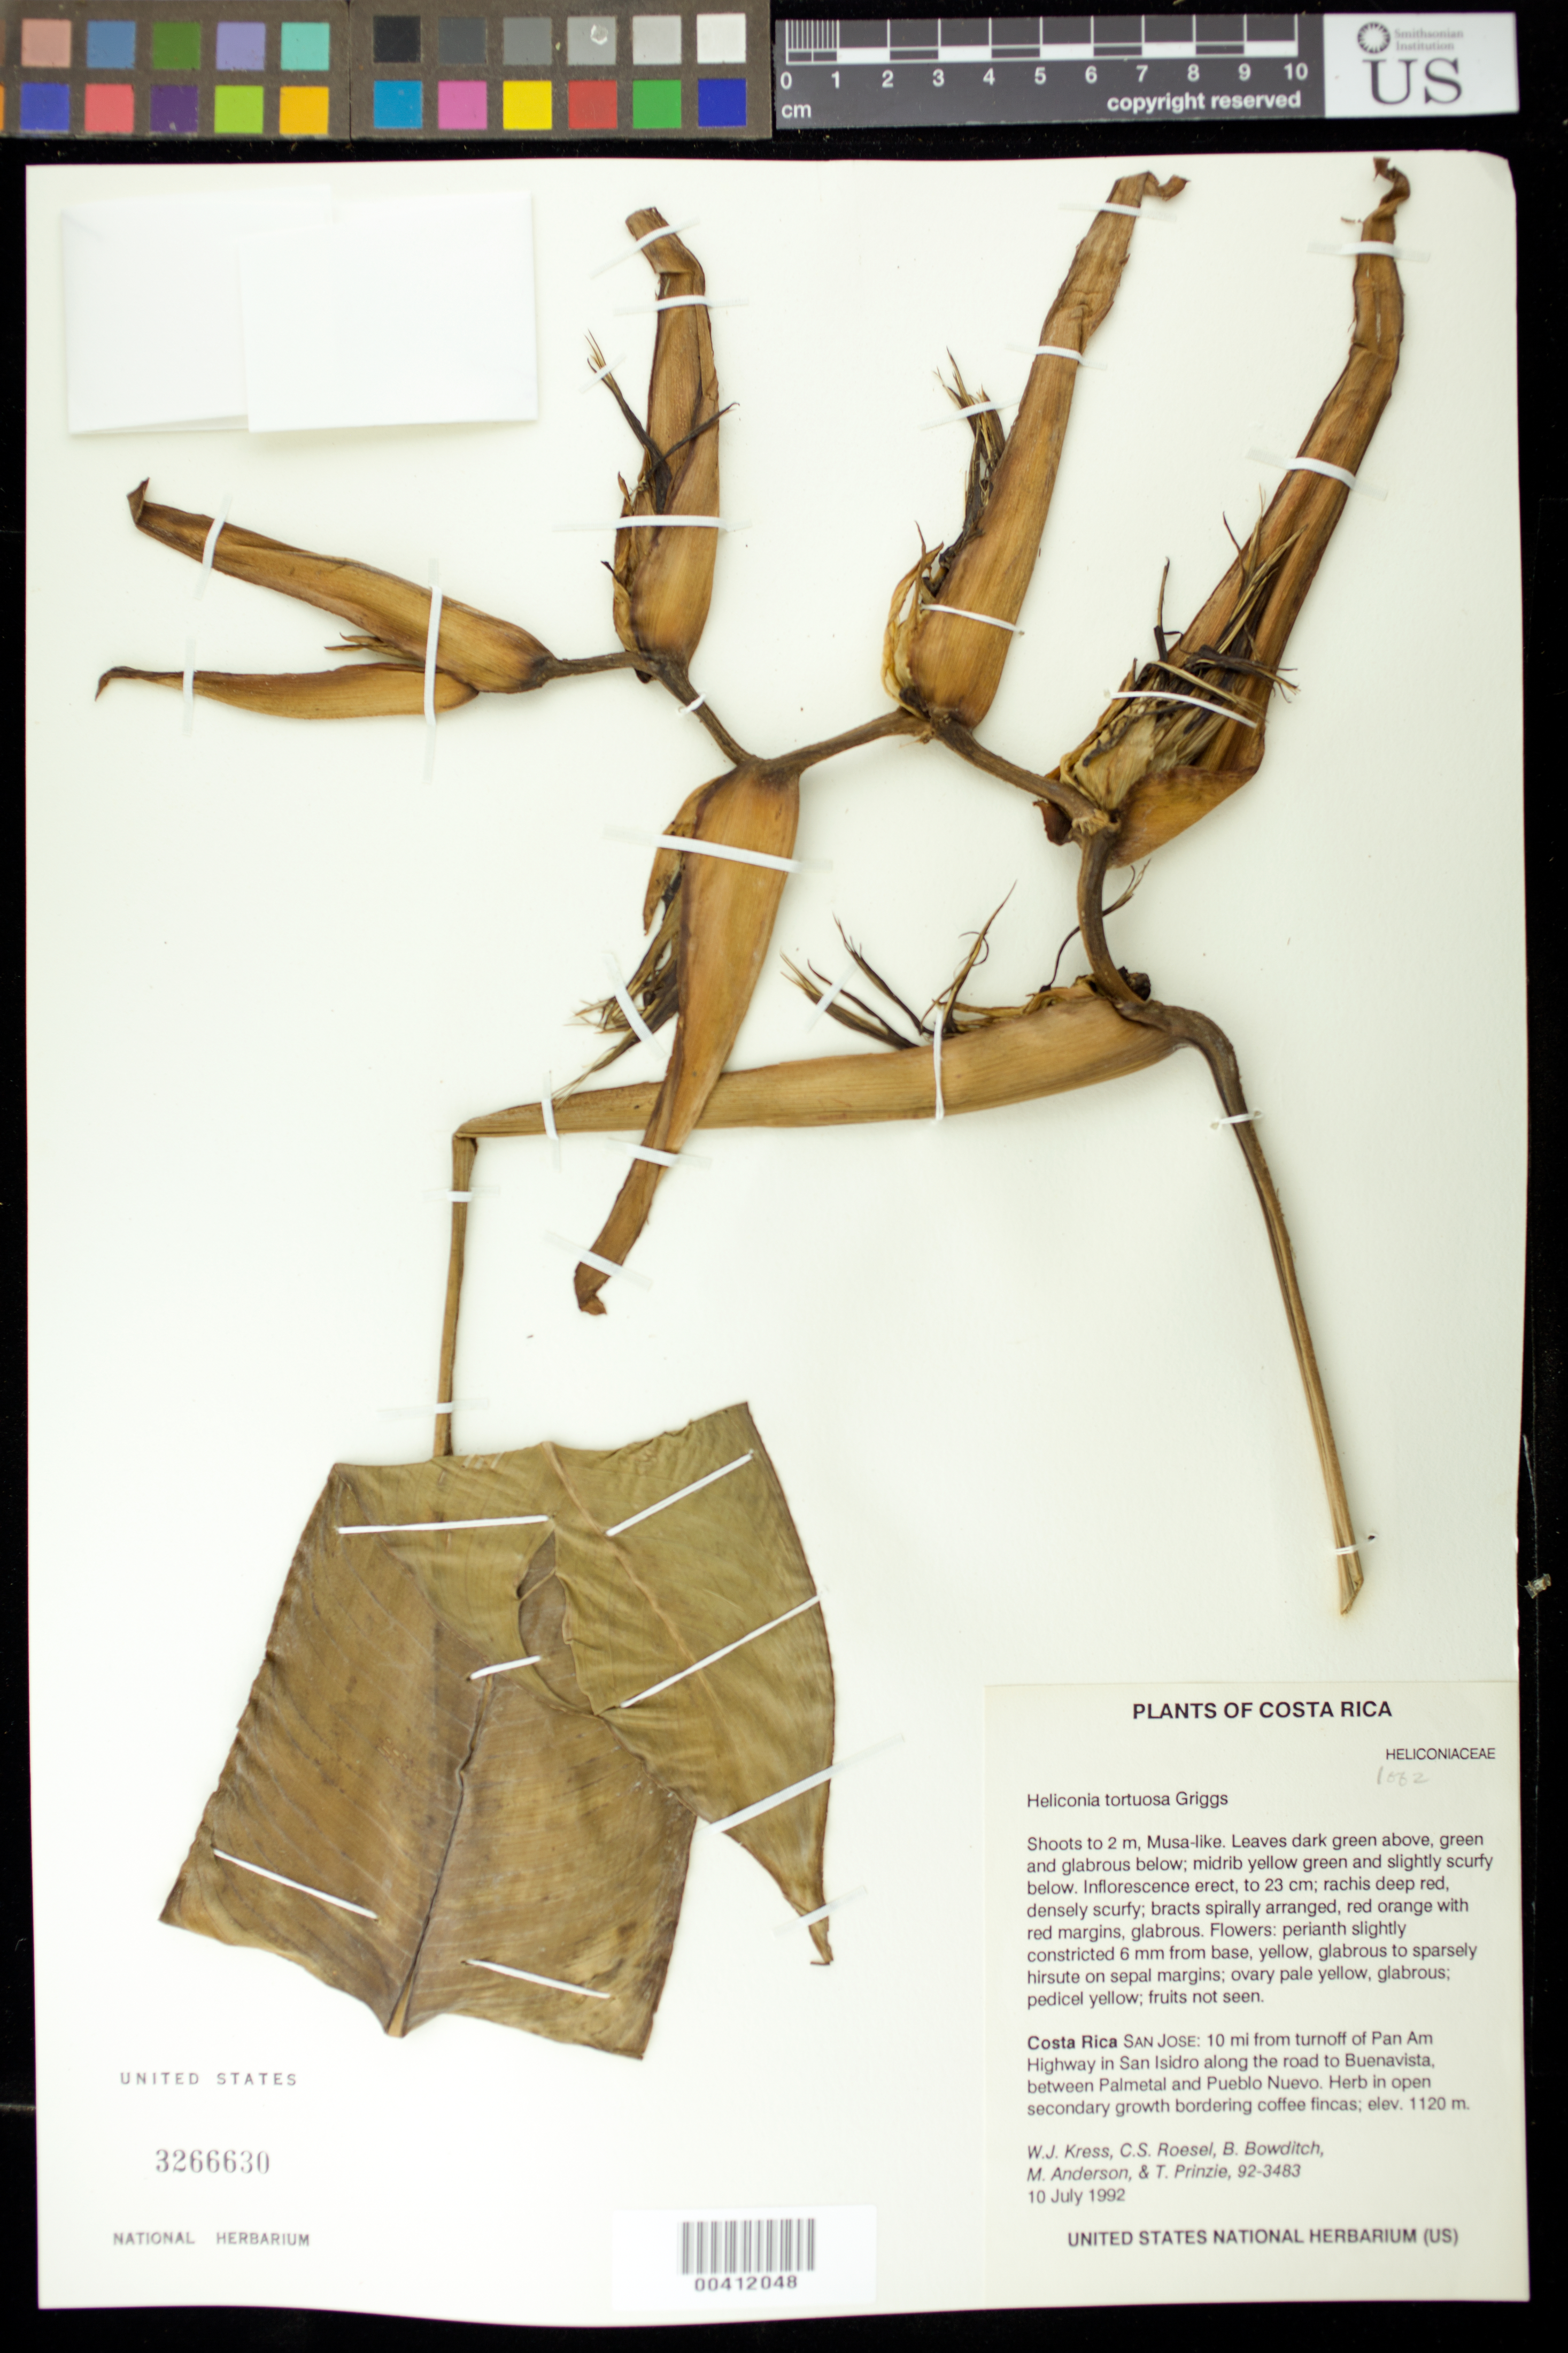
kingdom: Plantae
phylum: Tracheophyta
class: Liliopsida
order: Zingiberales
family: Heliconiaceae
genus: Heliconia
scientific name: Heliconia tortuosa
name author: R.F. Griggs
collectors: W. J. Kress, C. S. Roesel, B. Bowditch, M. Anderson & T. Prinzie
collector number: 92-3483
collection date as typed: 10 Jul 1992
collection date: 1992-07-10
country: Costa Rica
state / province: San José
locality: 10 mi from turnoff of pan-am hwy in san isidrio along the rd to buenavista, between palmetal and pueblo nuevo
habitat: Secondary growth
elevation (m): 1120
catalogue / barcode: US 3266630